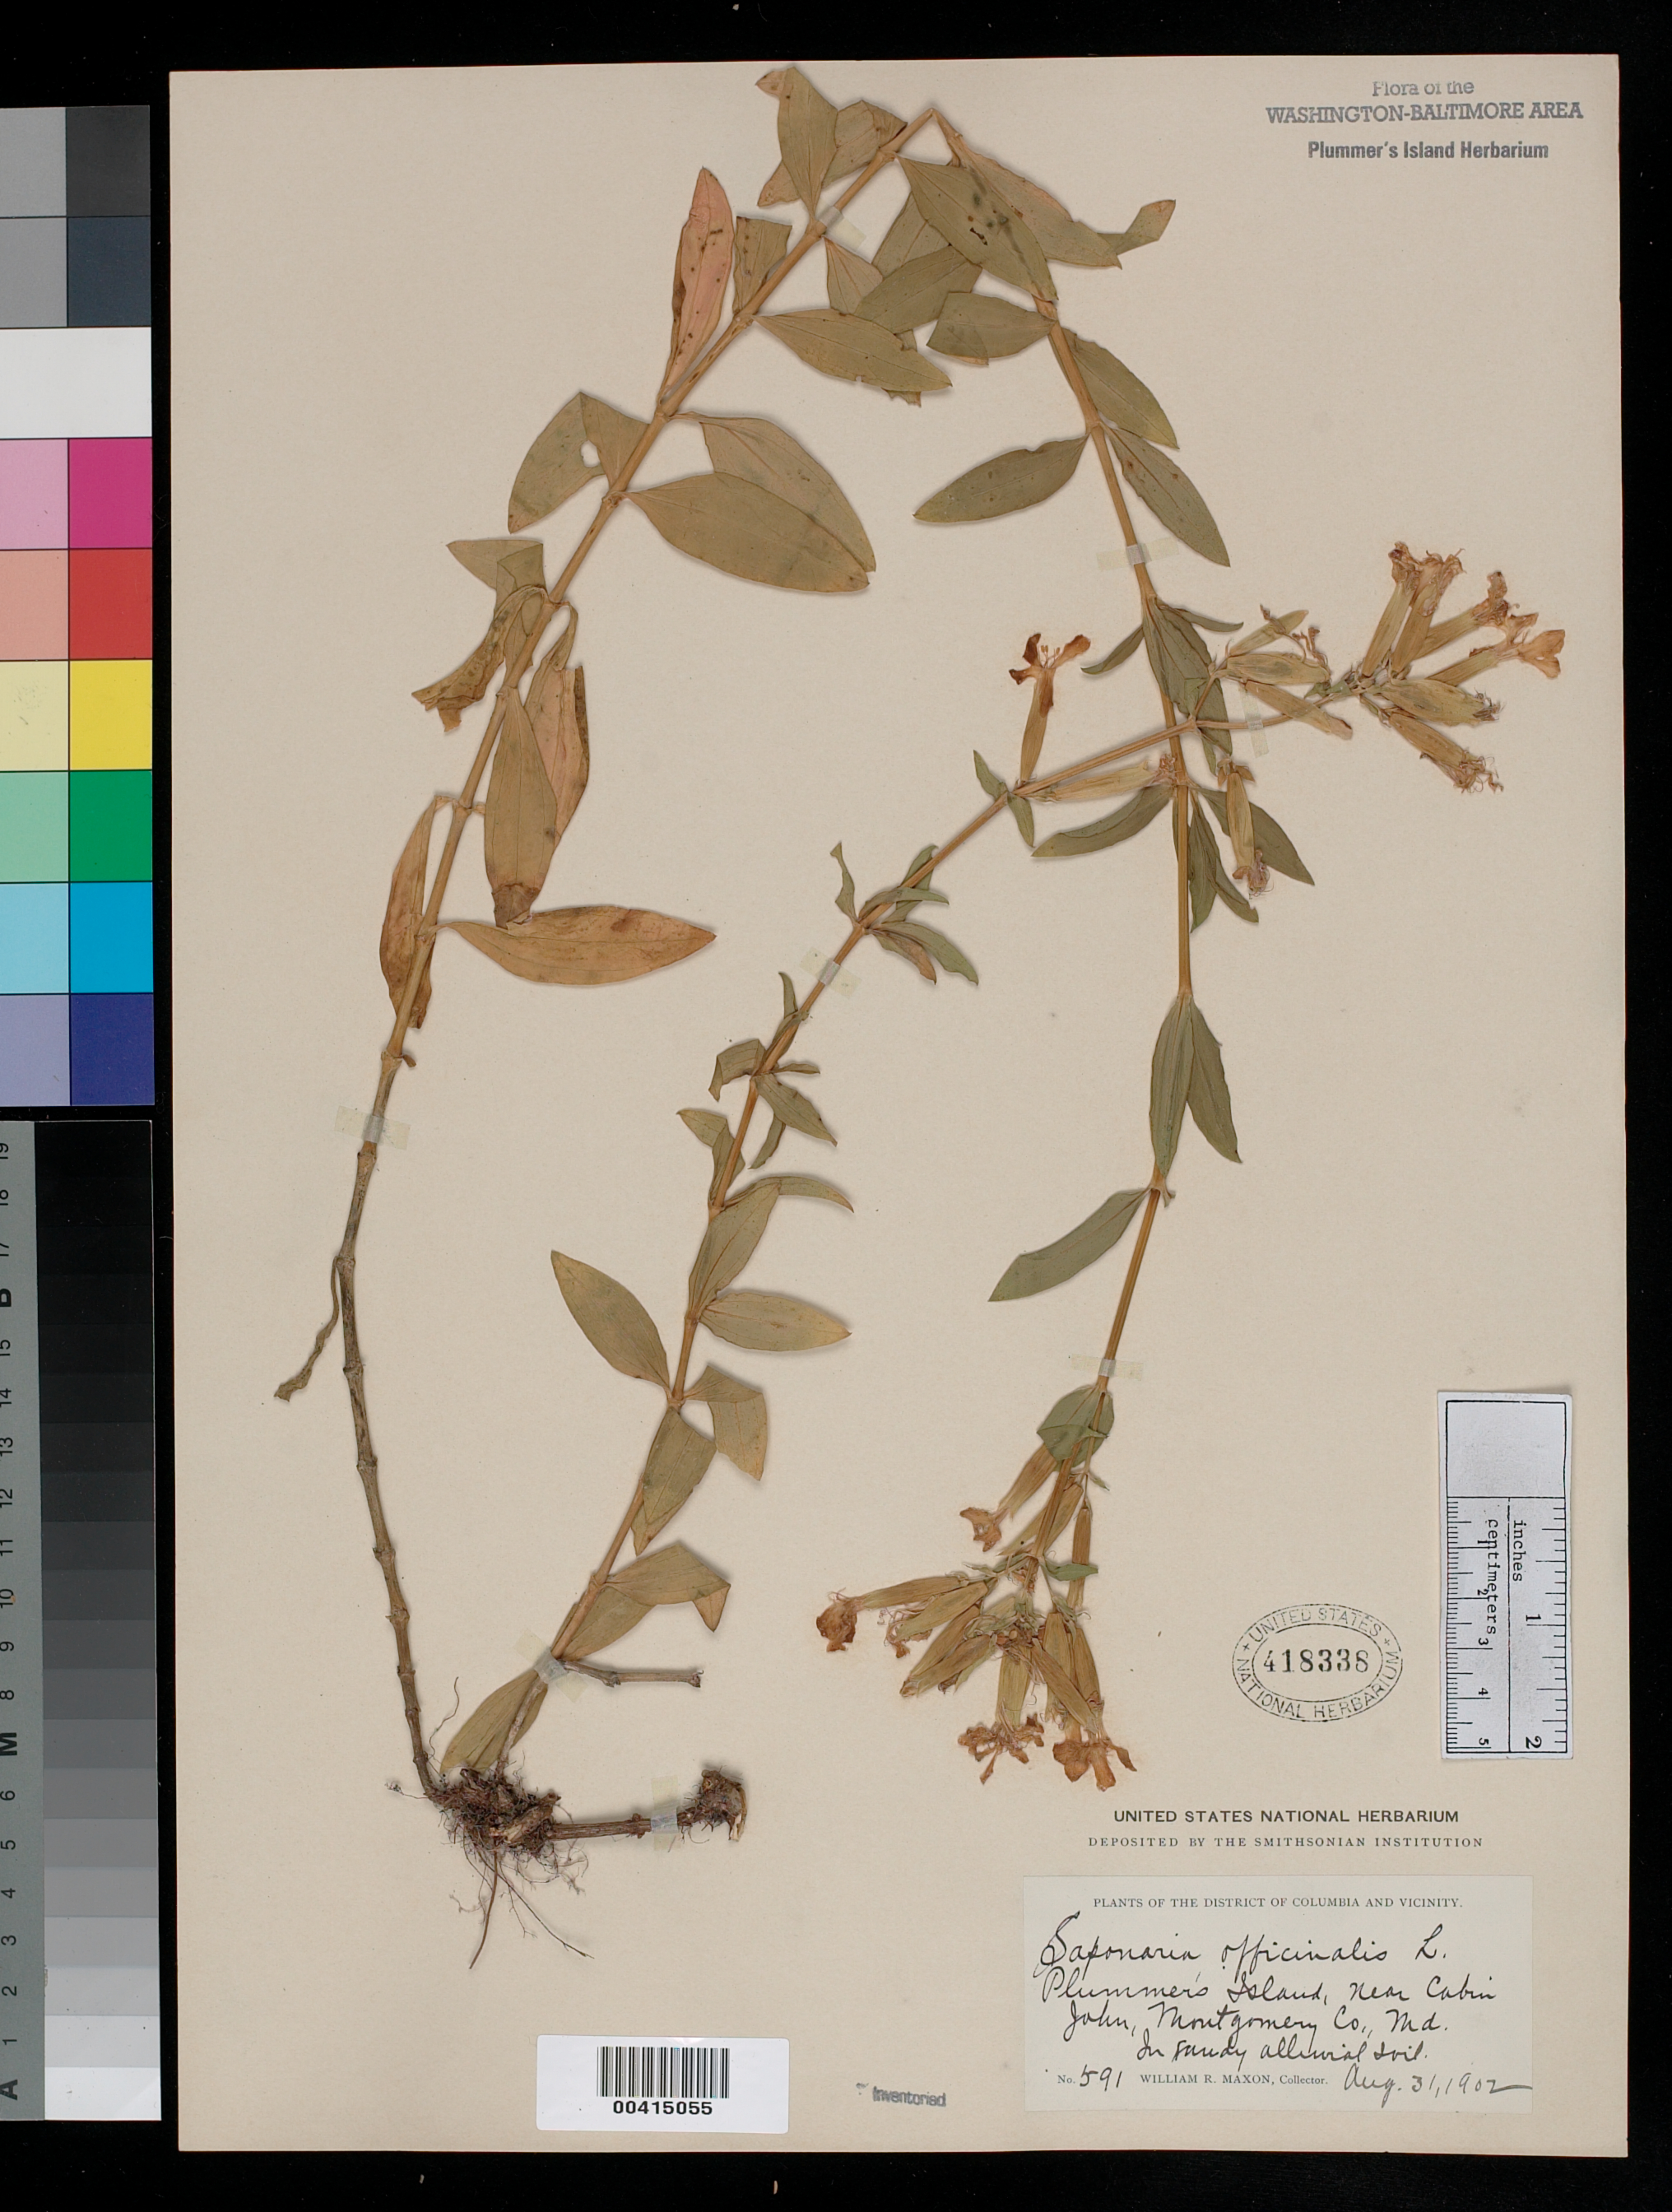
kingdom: Plantae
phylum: Tracheophyta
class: Magnoliopsida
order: Caryophyllales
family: Caryophyllaceae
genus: Saponaria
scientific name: Saponaria officinalis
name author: L.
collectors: W. R. Maxon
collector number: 591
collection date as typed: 31 Aug 1902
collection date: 1902-08-31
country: United States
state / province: Maryland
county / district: Montgomery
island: Plummers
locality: Plummer's Island C. & O. Canal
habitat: In sandy alluvial soil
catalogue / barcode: US 418338